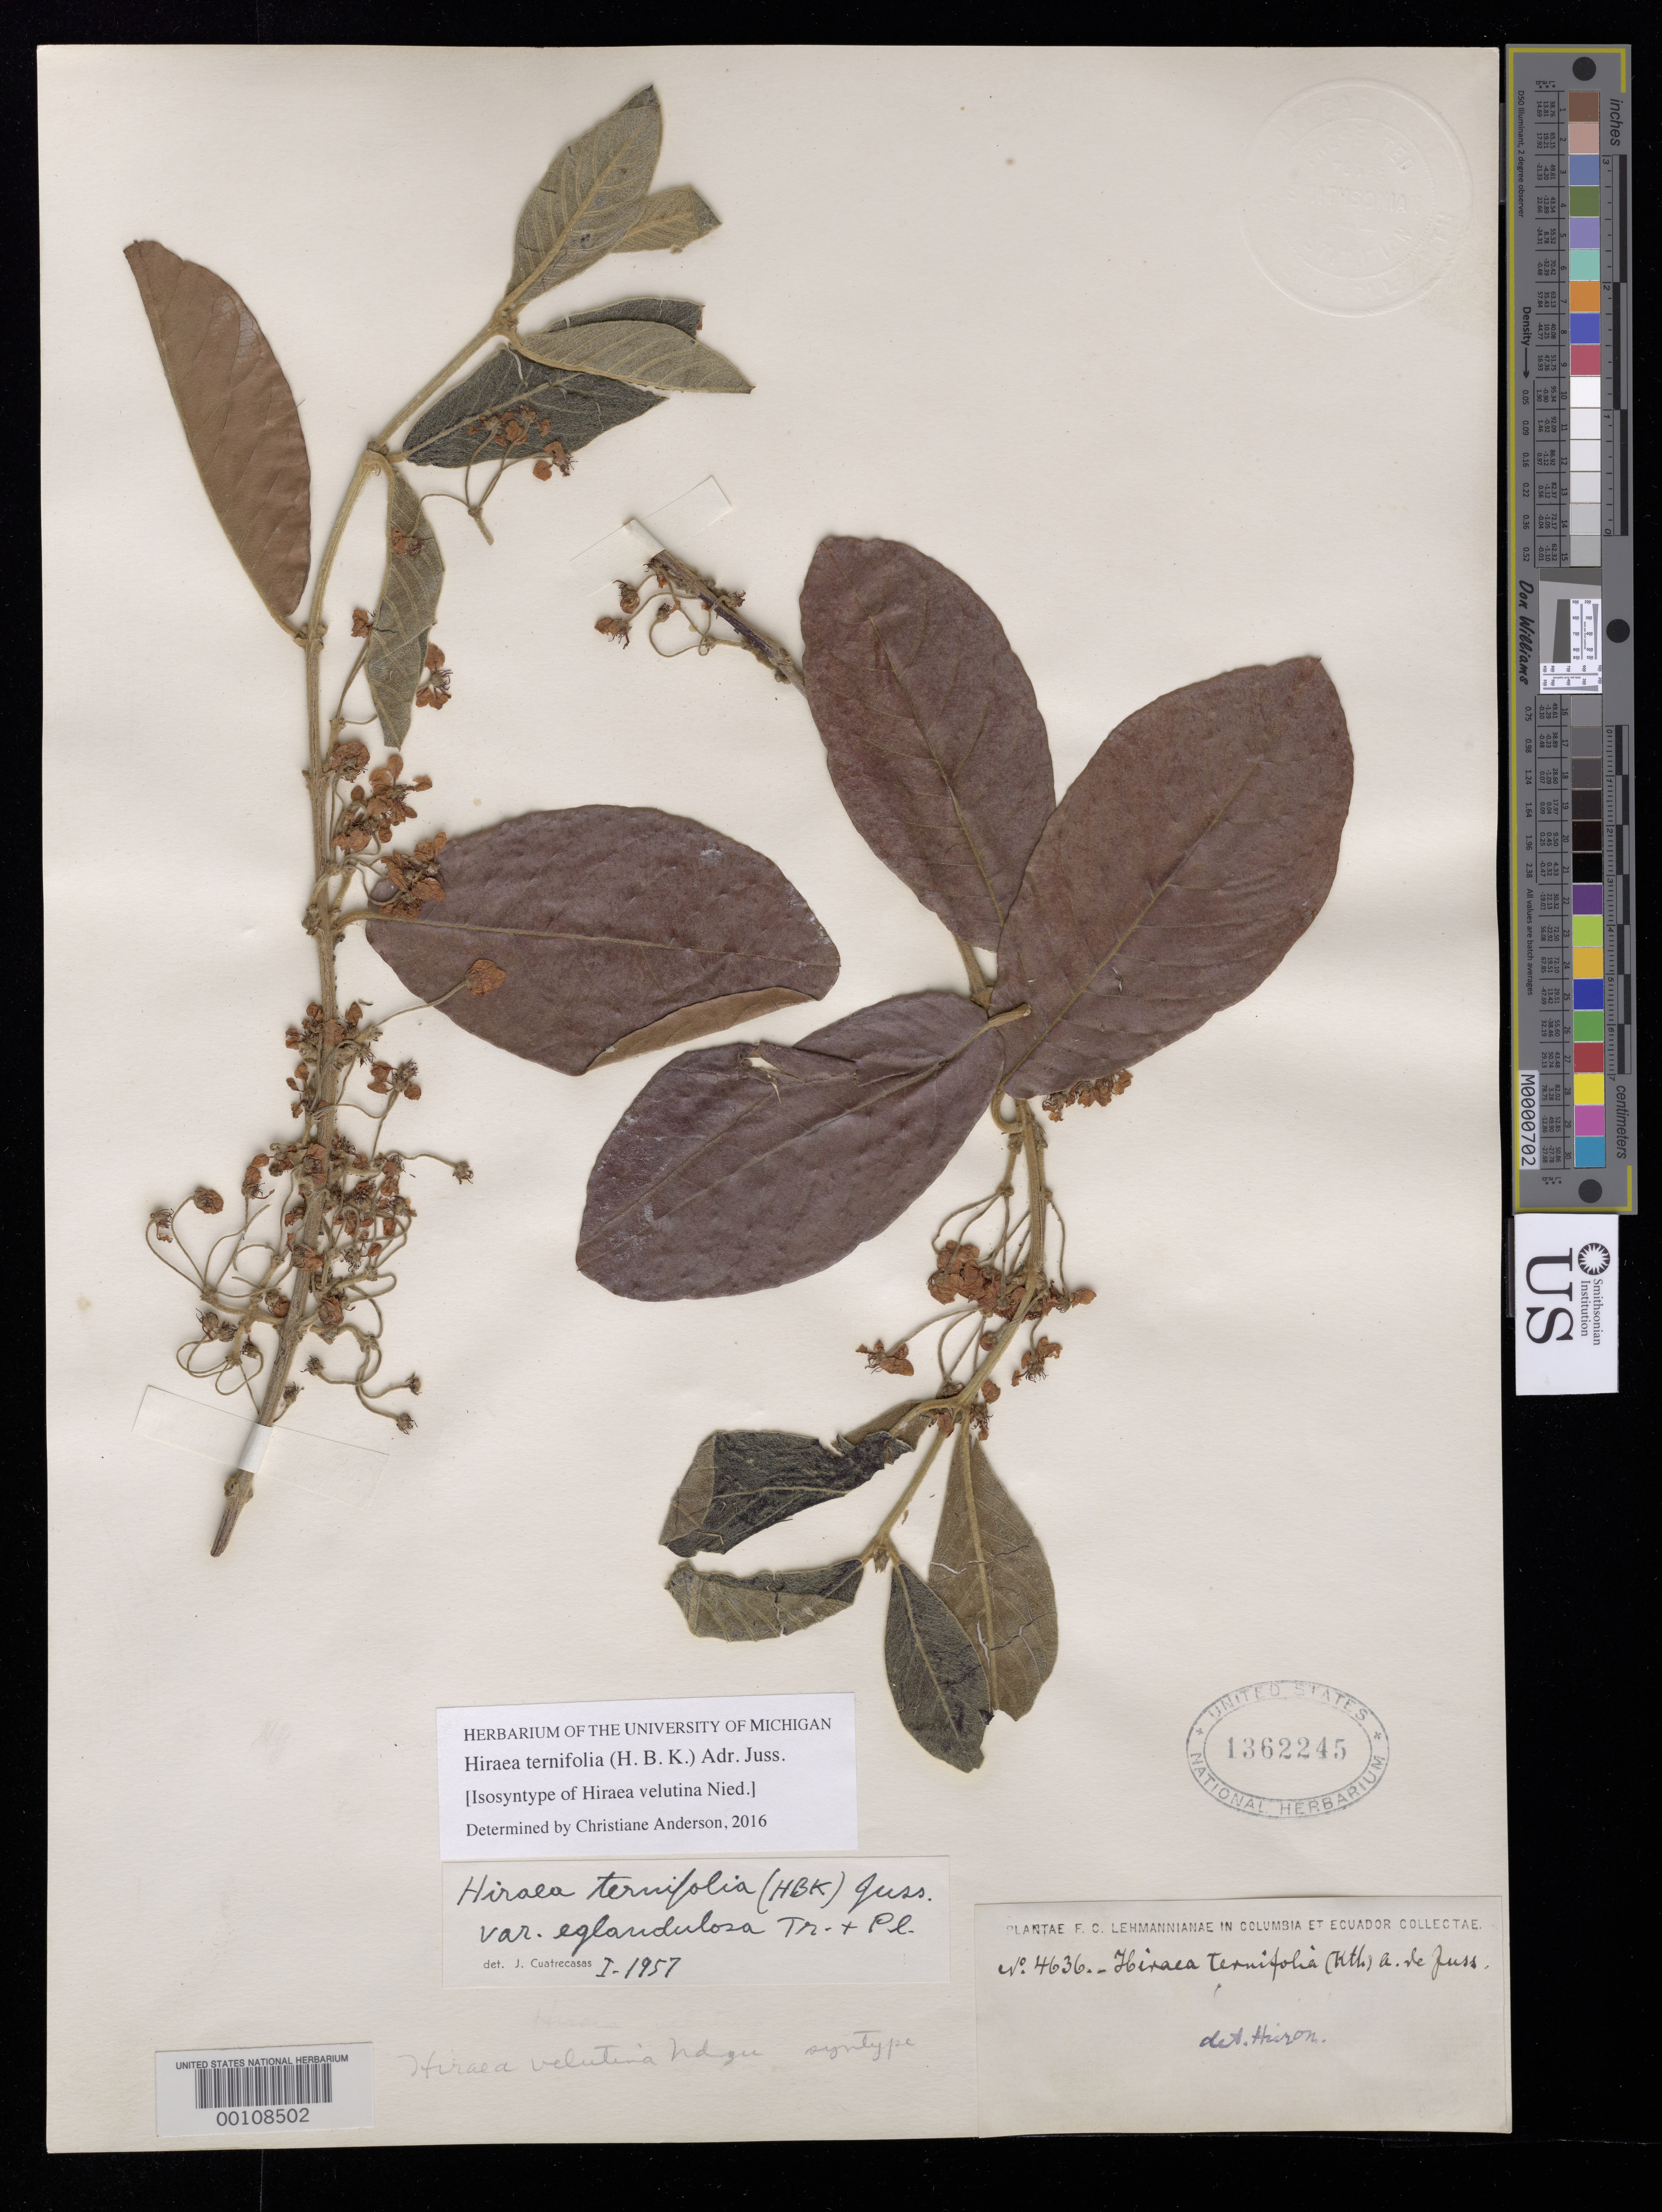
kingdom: Plantae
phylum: Tracheophyta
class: Magnoliopsida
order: Malpighiales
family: Malpighiaceae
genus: Hiraea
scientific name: Hiraea velutina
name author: Nied.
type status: Isosyntype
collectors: F. C. Lehmann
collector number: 4636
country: Colombia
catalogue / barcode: US 1362245